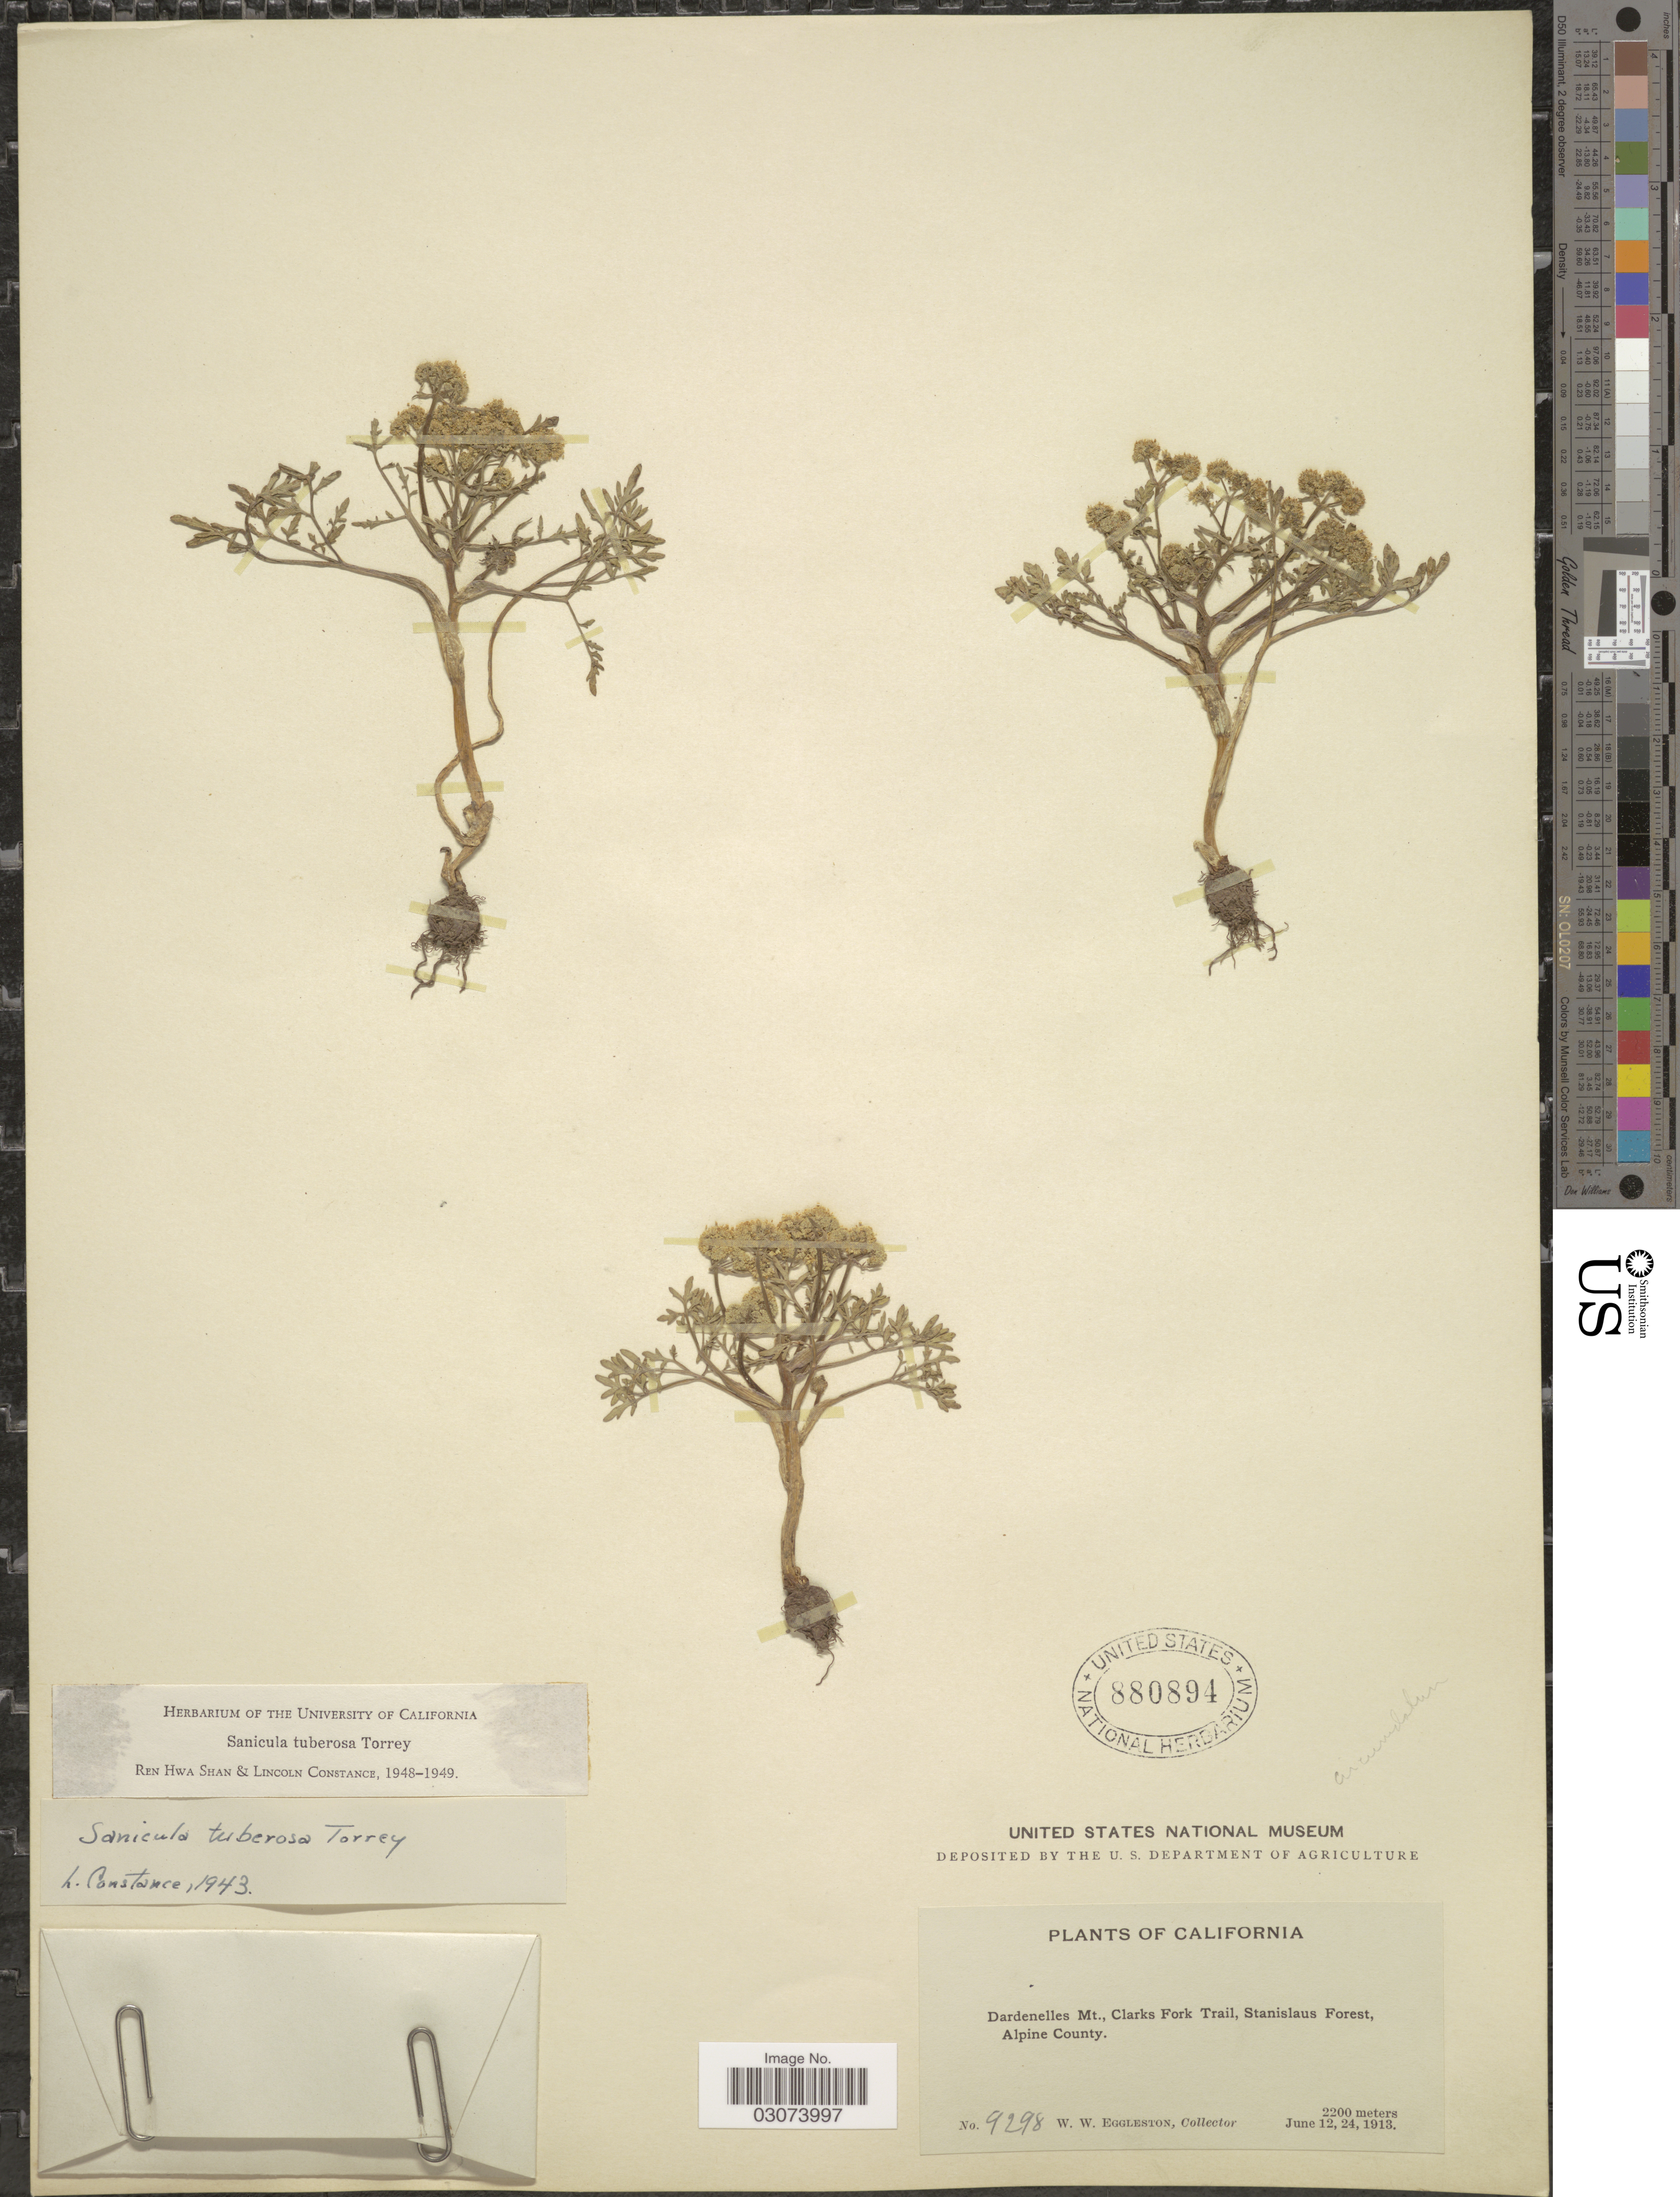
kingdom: Plantae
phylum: Tracheophyta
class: Magnoliopsida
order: Apiales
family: Apiaceae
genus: Sanicula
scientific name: Sanicula tuberosa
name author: Torr.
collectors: W. W. Eggleston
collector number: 9298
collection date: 1913-06-12/1913-06-24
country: United States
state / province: California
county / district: Alpine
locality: Dardenelles Mt., Clarks Fort Trail, Stanislaus Forest, Alpine County.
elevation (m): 2200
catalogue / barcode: US 880894